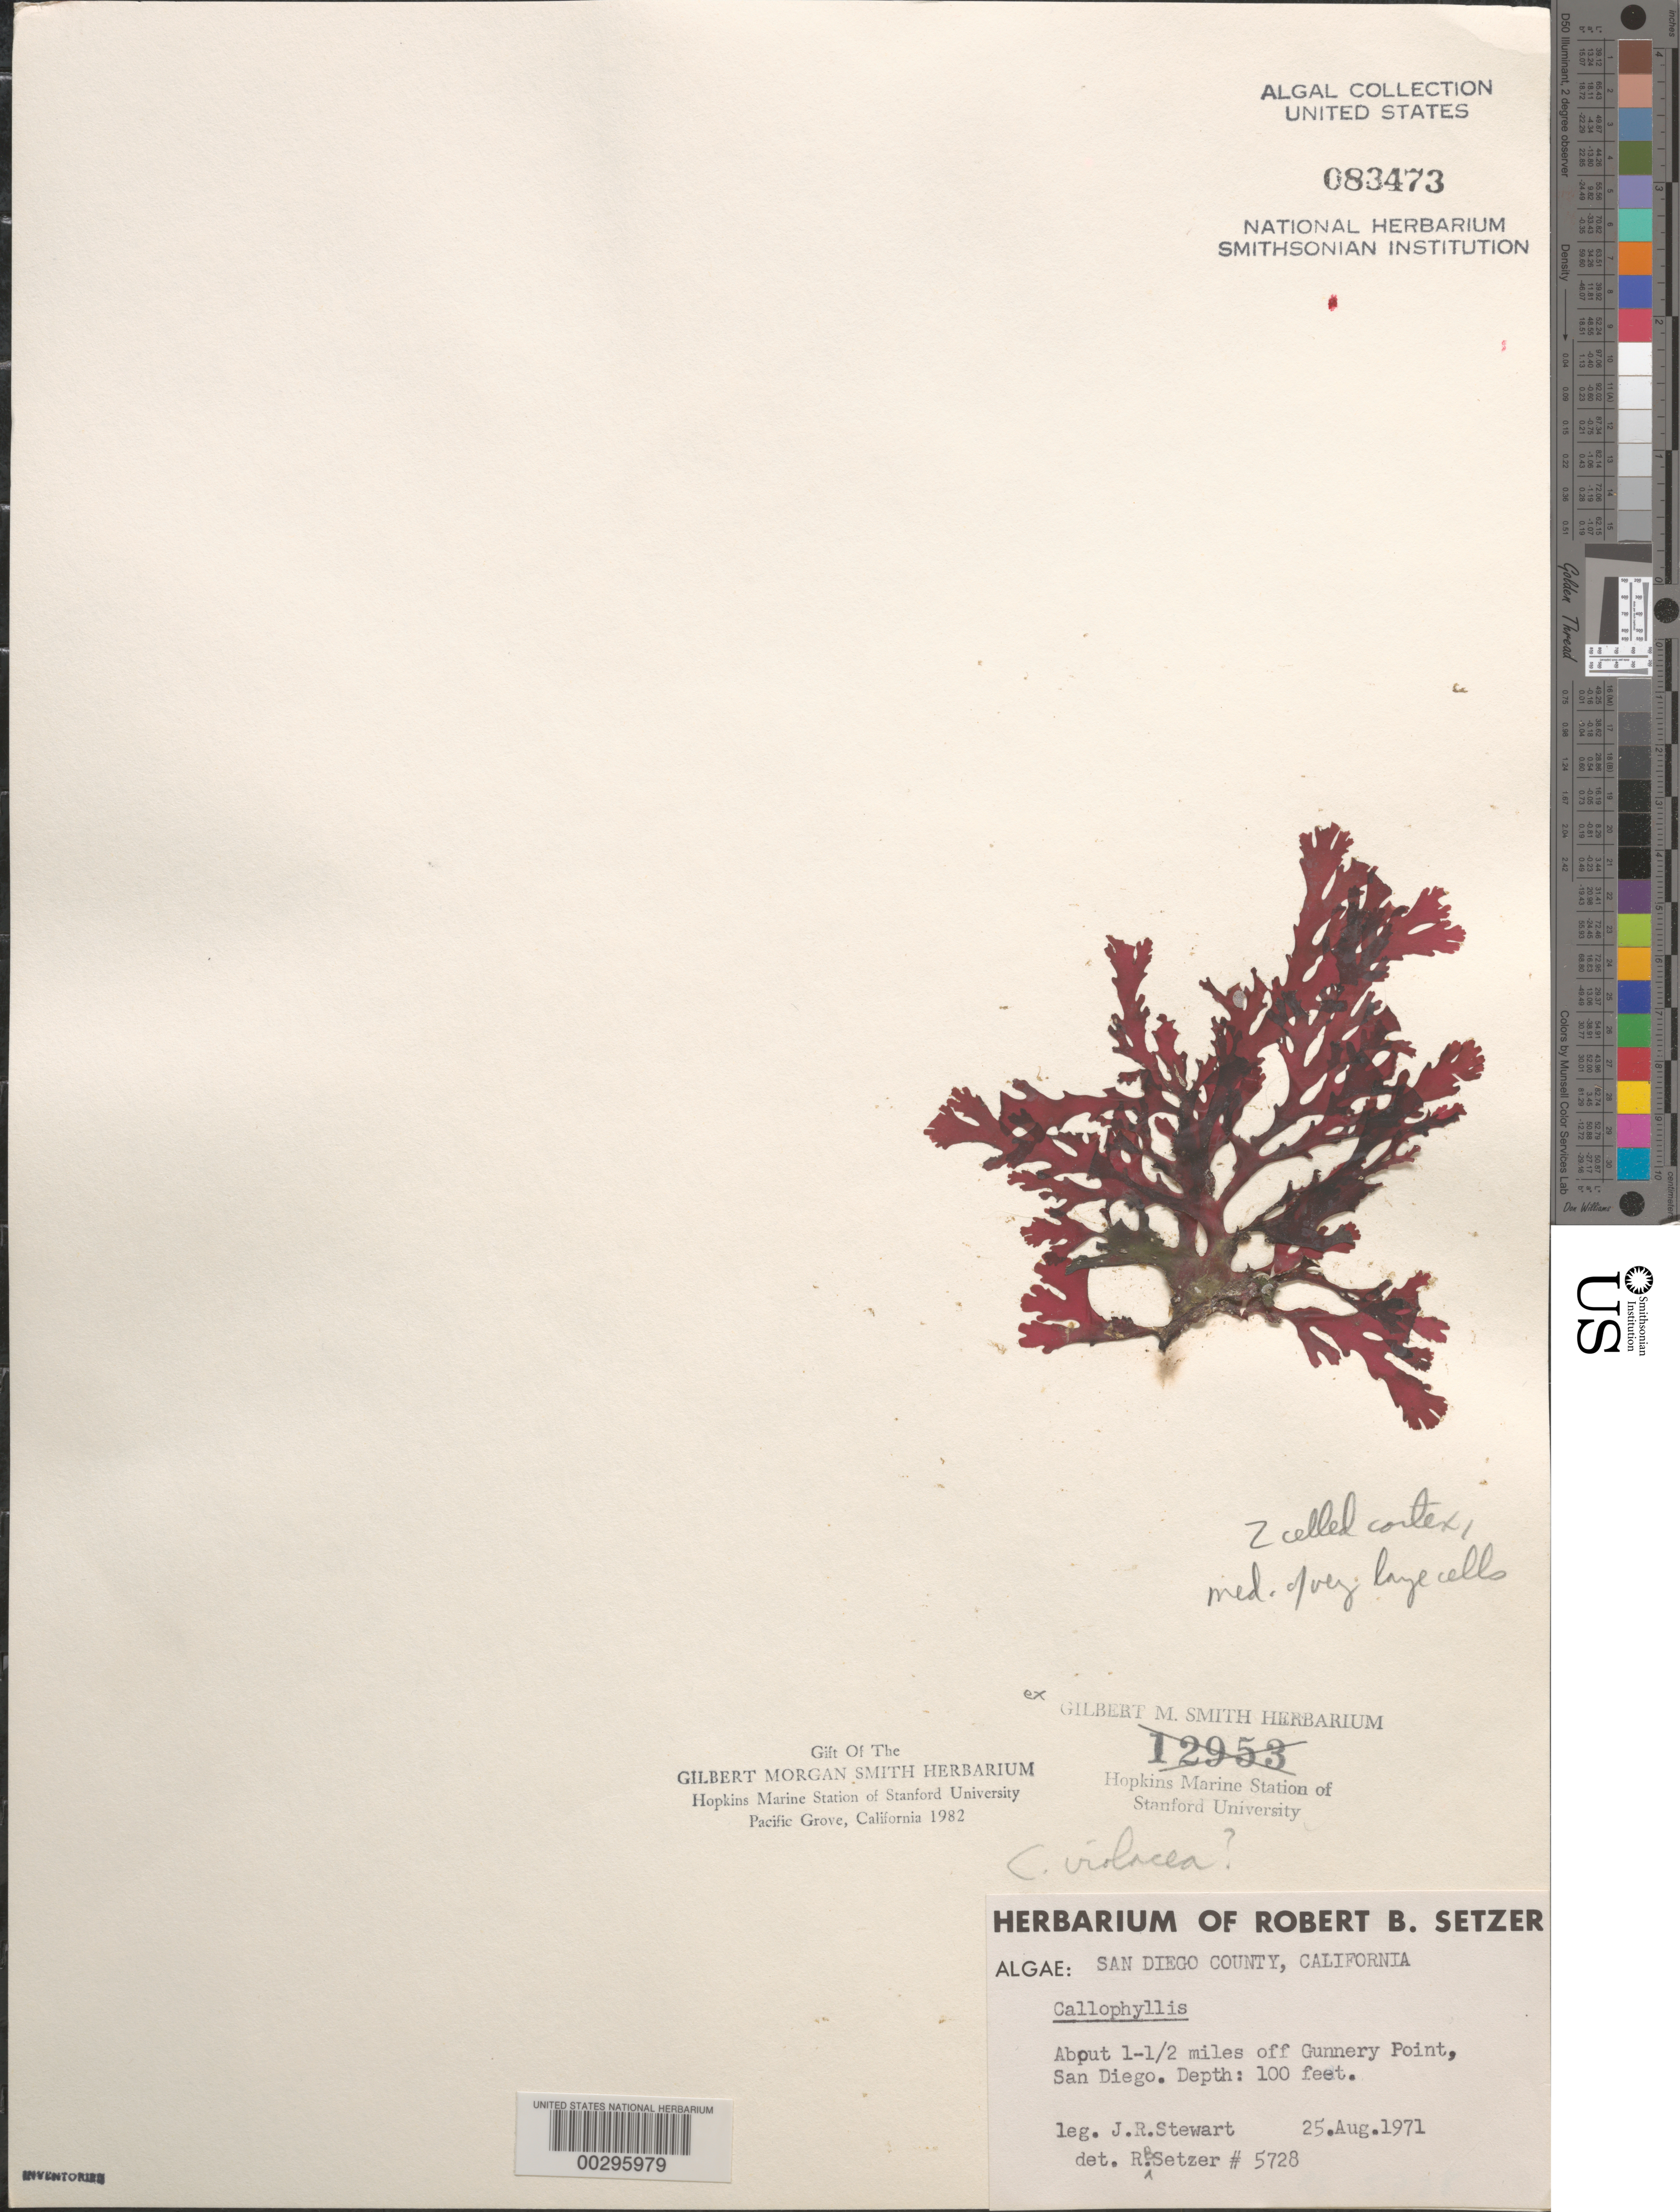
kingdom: Plantae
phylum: Rhodophyta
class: Florideophyceae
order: Gigartinales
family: Kallymeniaceae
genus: Callophyllis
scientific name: Callophyllis violacea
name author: J. Agardh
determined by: Setzer, R. B.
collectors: J. Stewart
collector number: Setzer 5728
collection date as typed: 25 Aug 1971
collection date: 1971-08-25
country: United States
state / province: California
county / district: San Diego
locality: San Diego, ca. 1.0-1.5 miles off Gunnery Point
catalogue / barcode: US 83473